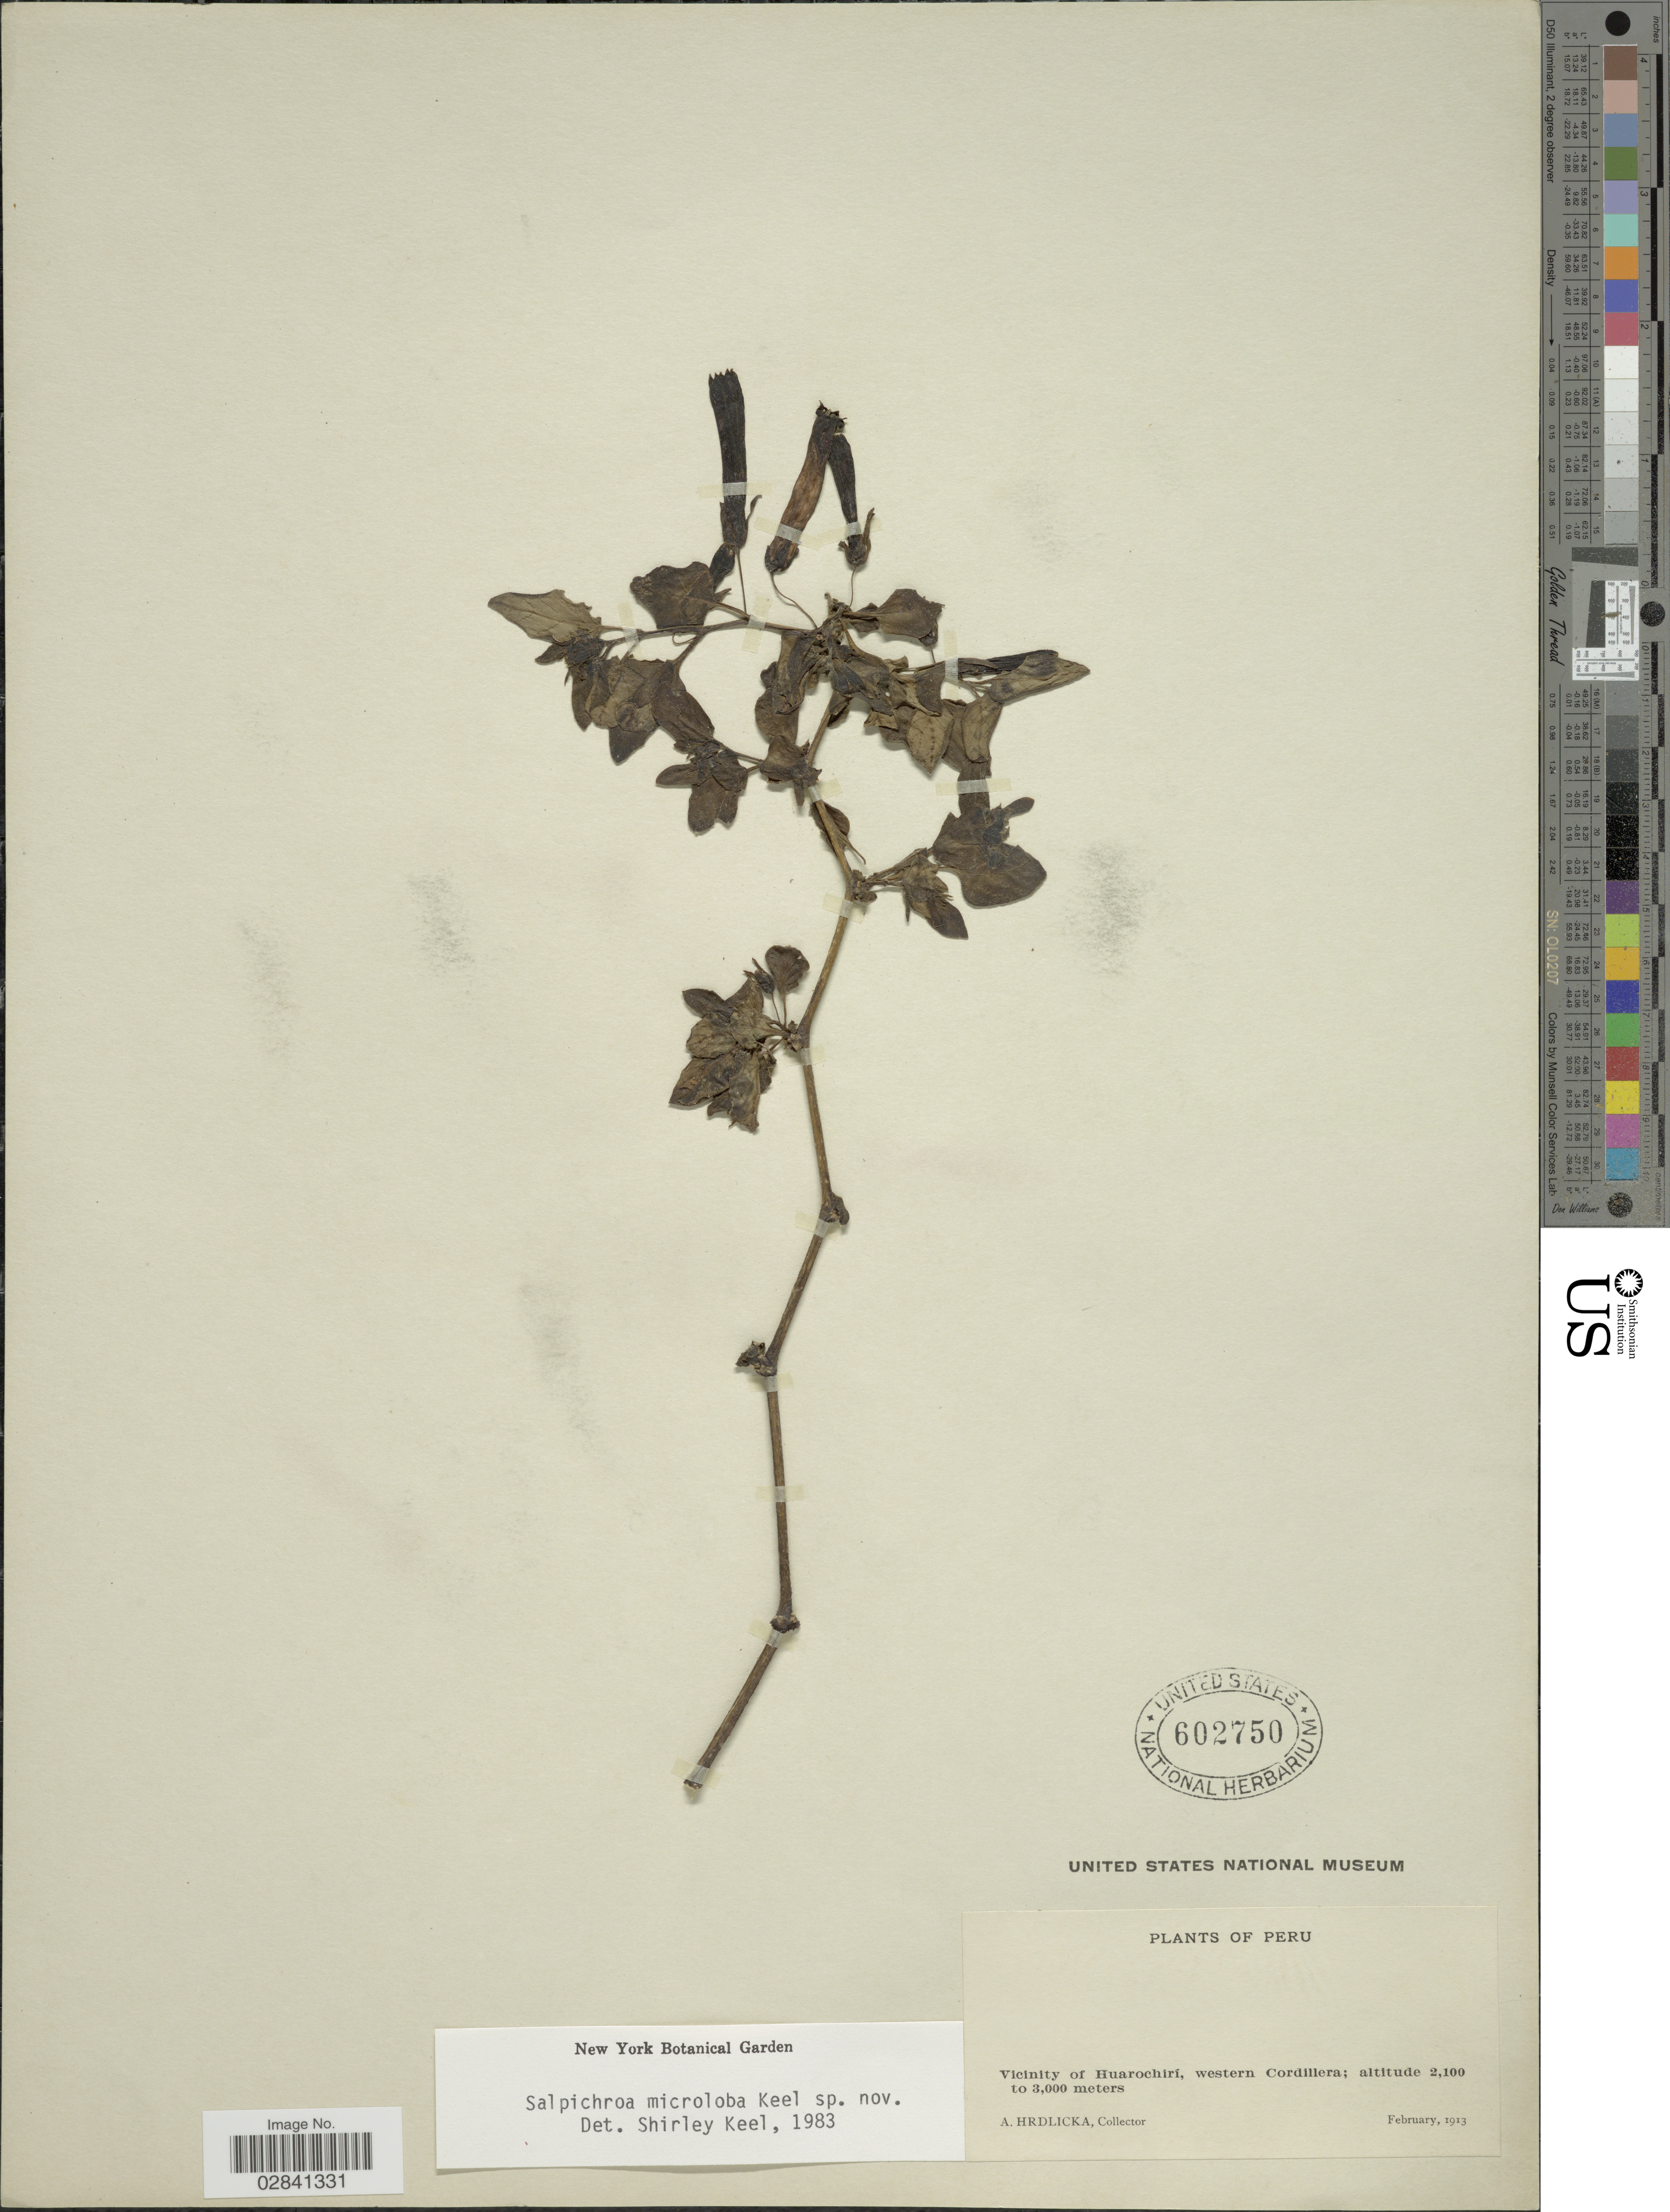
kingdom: Plantae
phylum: Tracheophyta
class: Magnoliopsida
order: Solanales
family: Solanaceae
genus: Salpichroa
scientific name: Salpichroa microloba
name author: Keel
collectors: A. Hrdlicka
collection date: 1913-02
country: Peru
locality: Vicinity of Huarochiri, western Cordillera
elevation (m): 2100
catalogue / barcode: US 602750